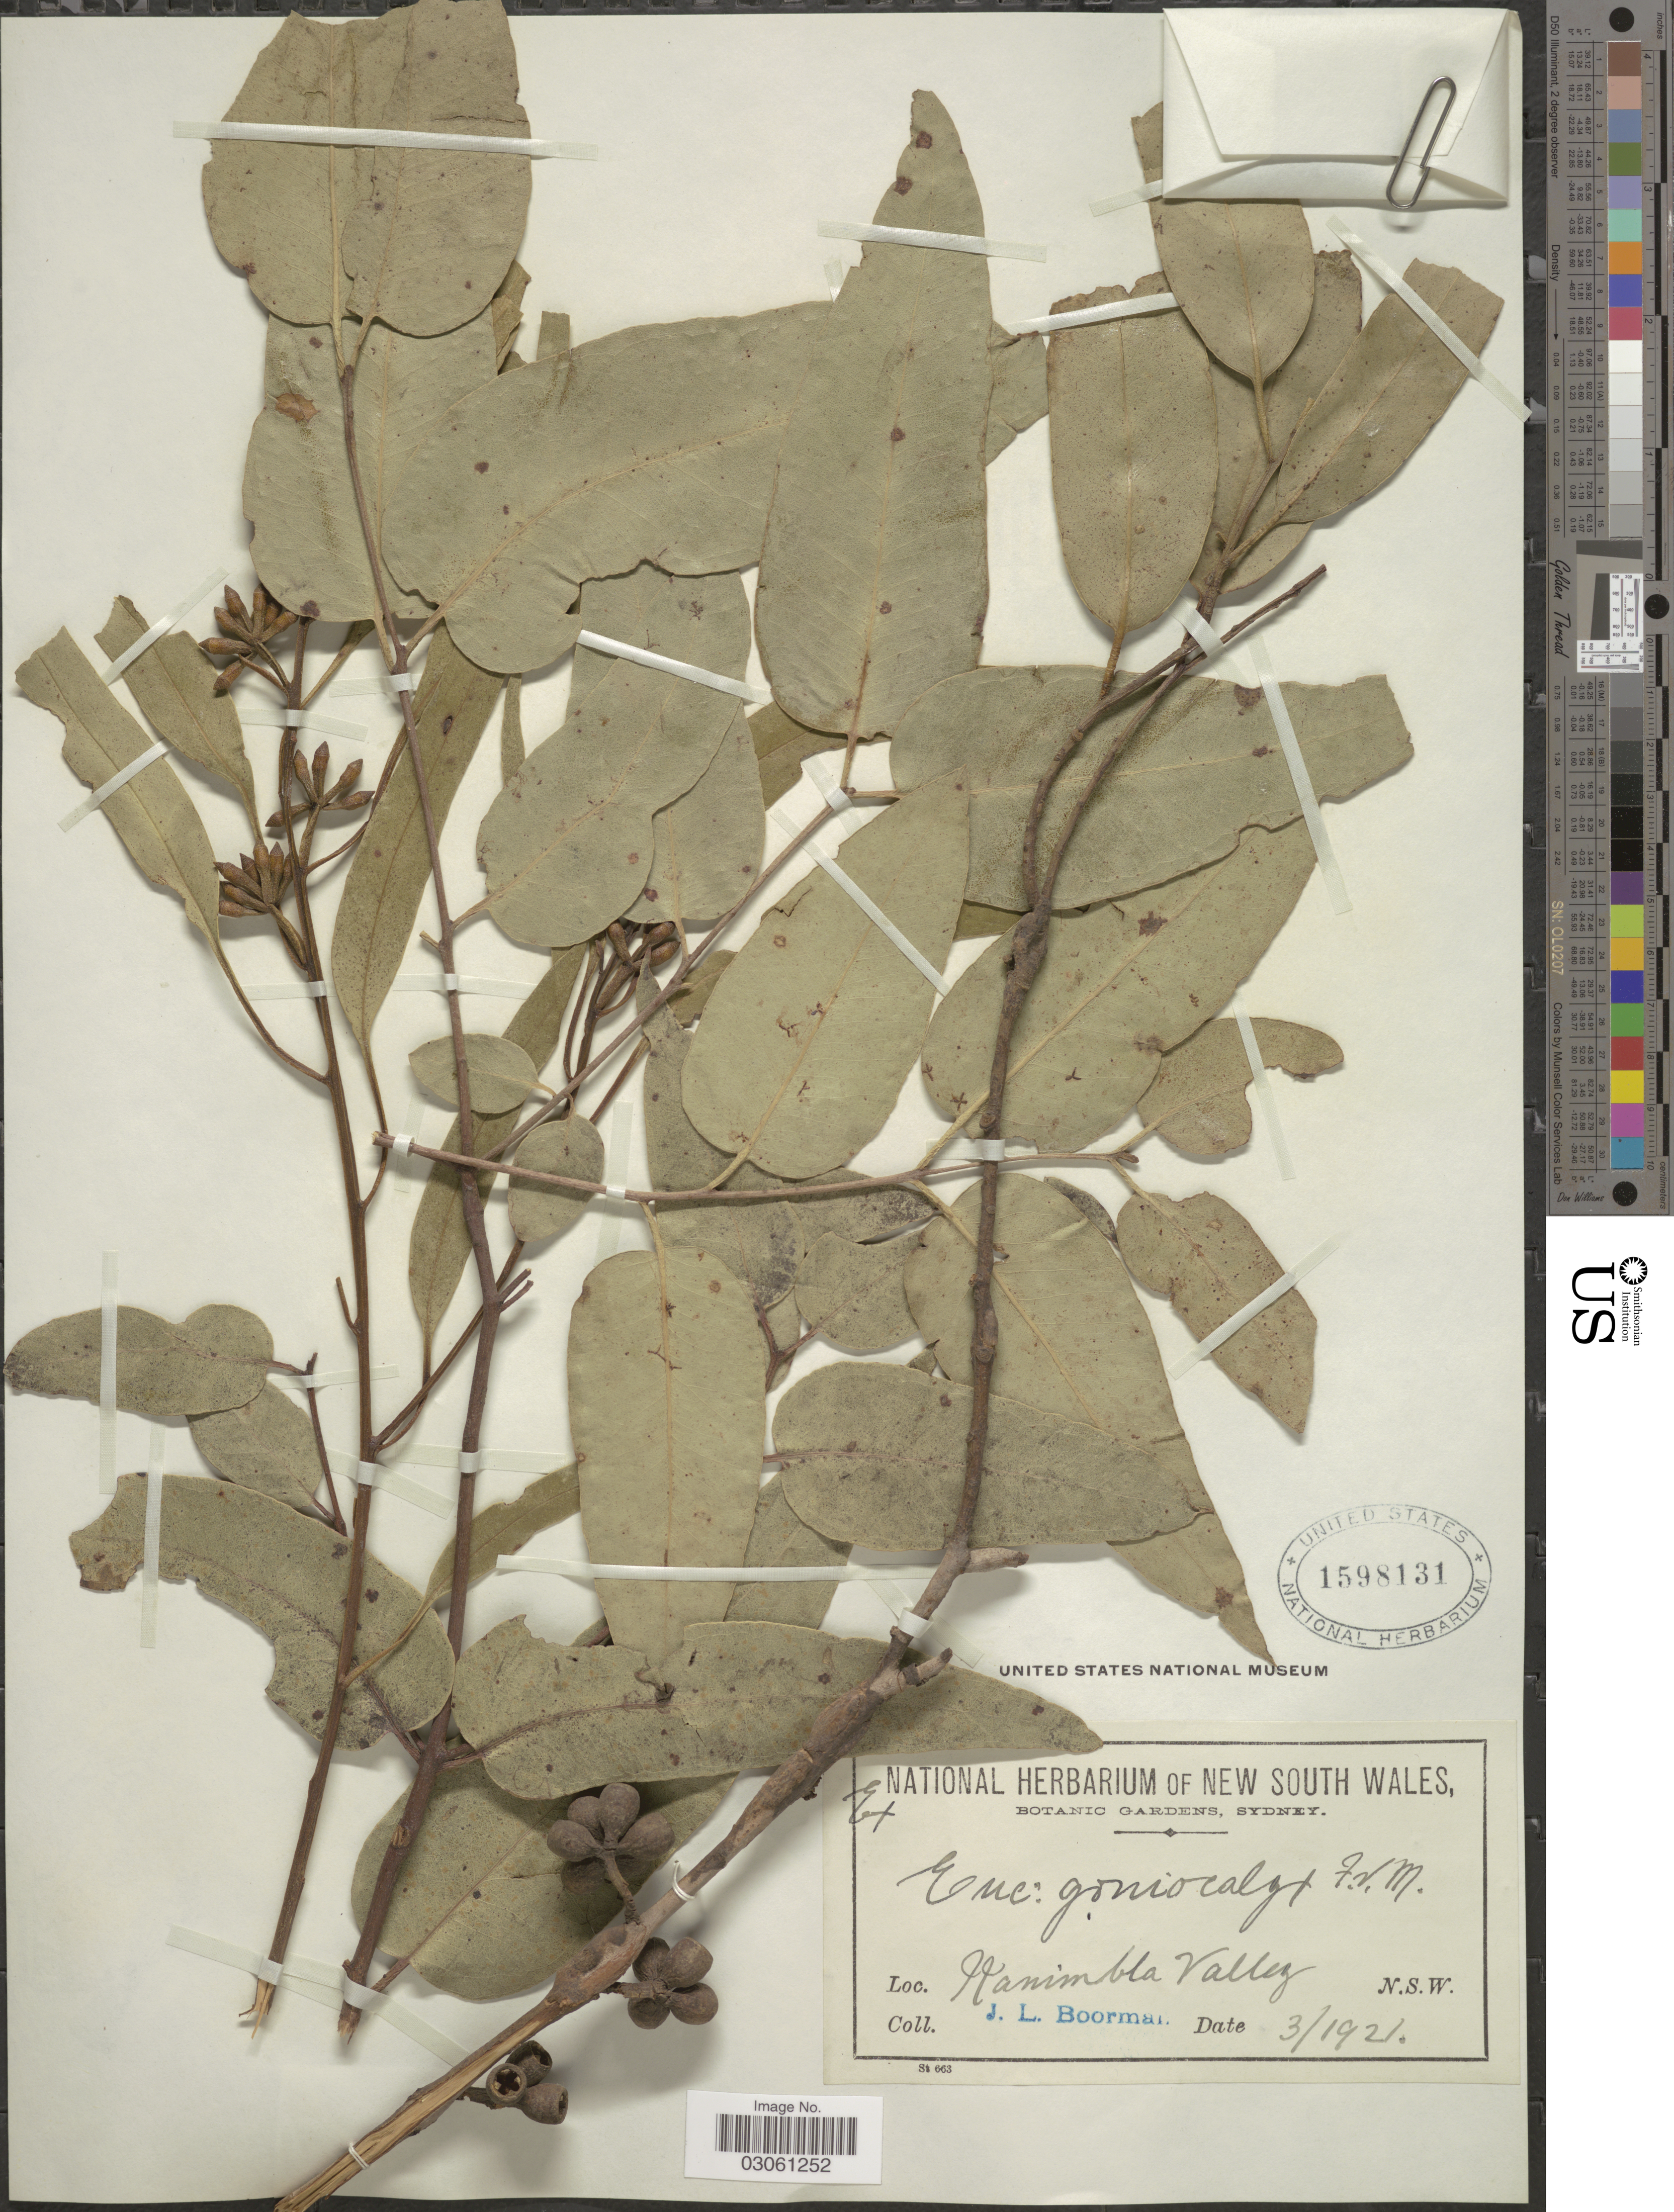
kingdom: Plantae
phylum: Tracheophyta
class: Magnoliopsida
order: Myrtales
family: Myrtaceae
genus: Eucalyptus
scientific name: Eucalyptus goniocalyx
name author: F. Muell. ex Miq.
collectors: J. Boorman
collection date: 1921-03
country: Australia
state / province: New South Wales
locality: Kanimbla Valley. N.S.W.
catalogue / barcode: US 1598131